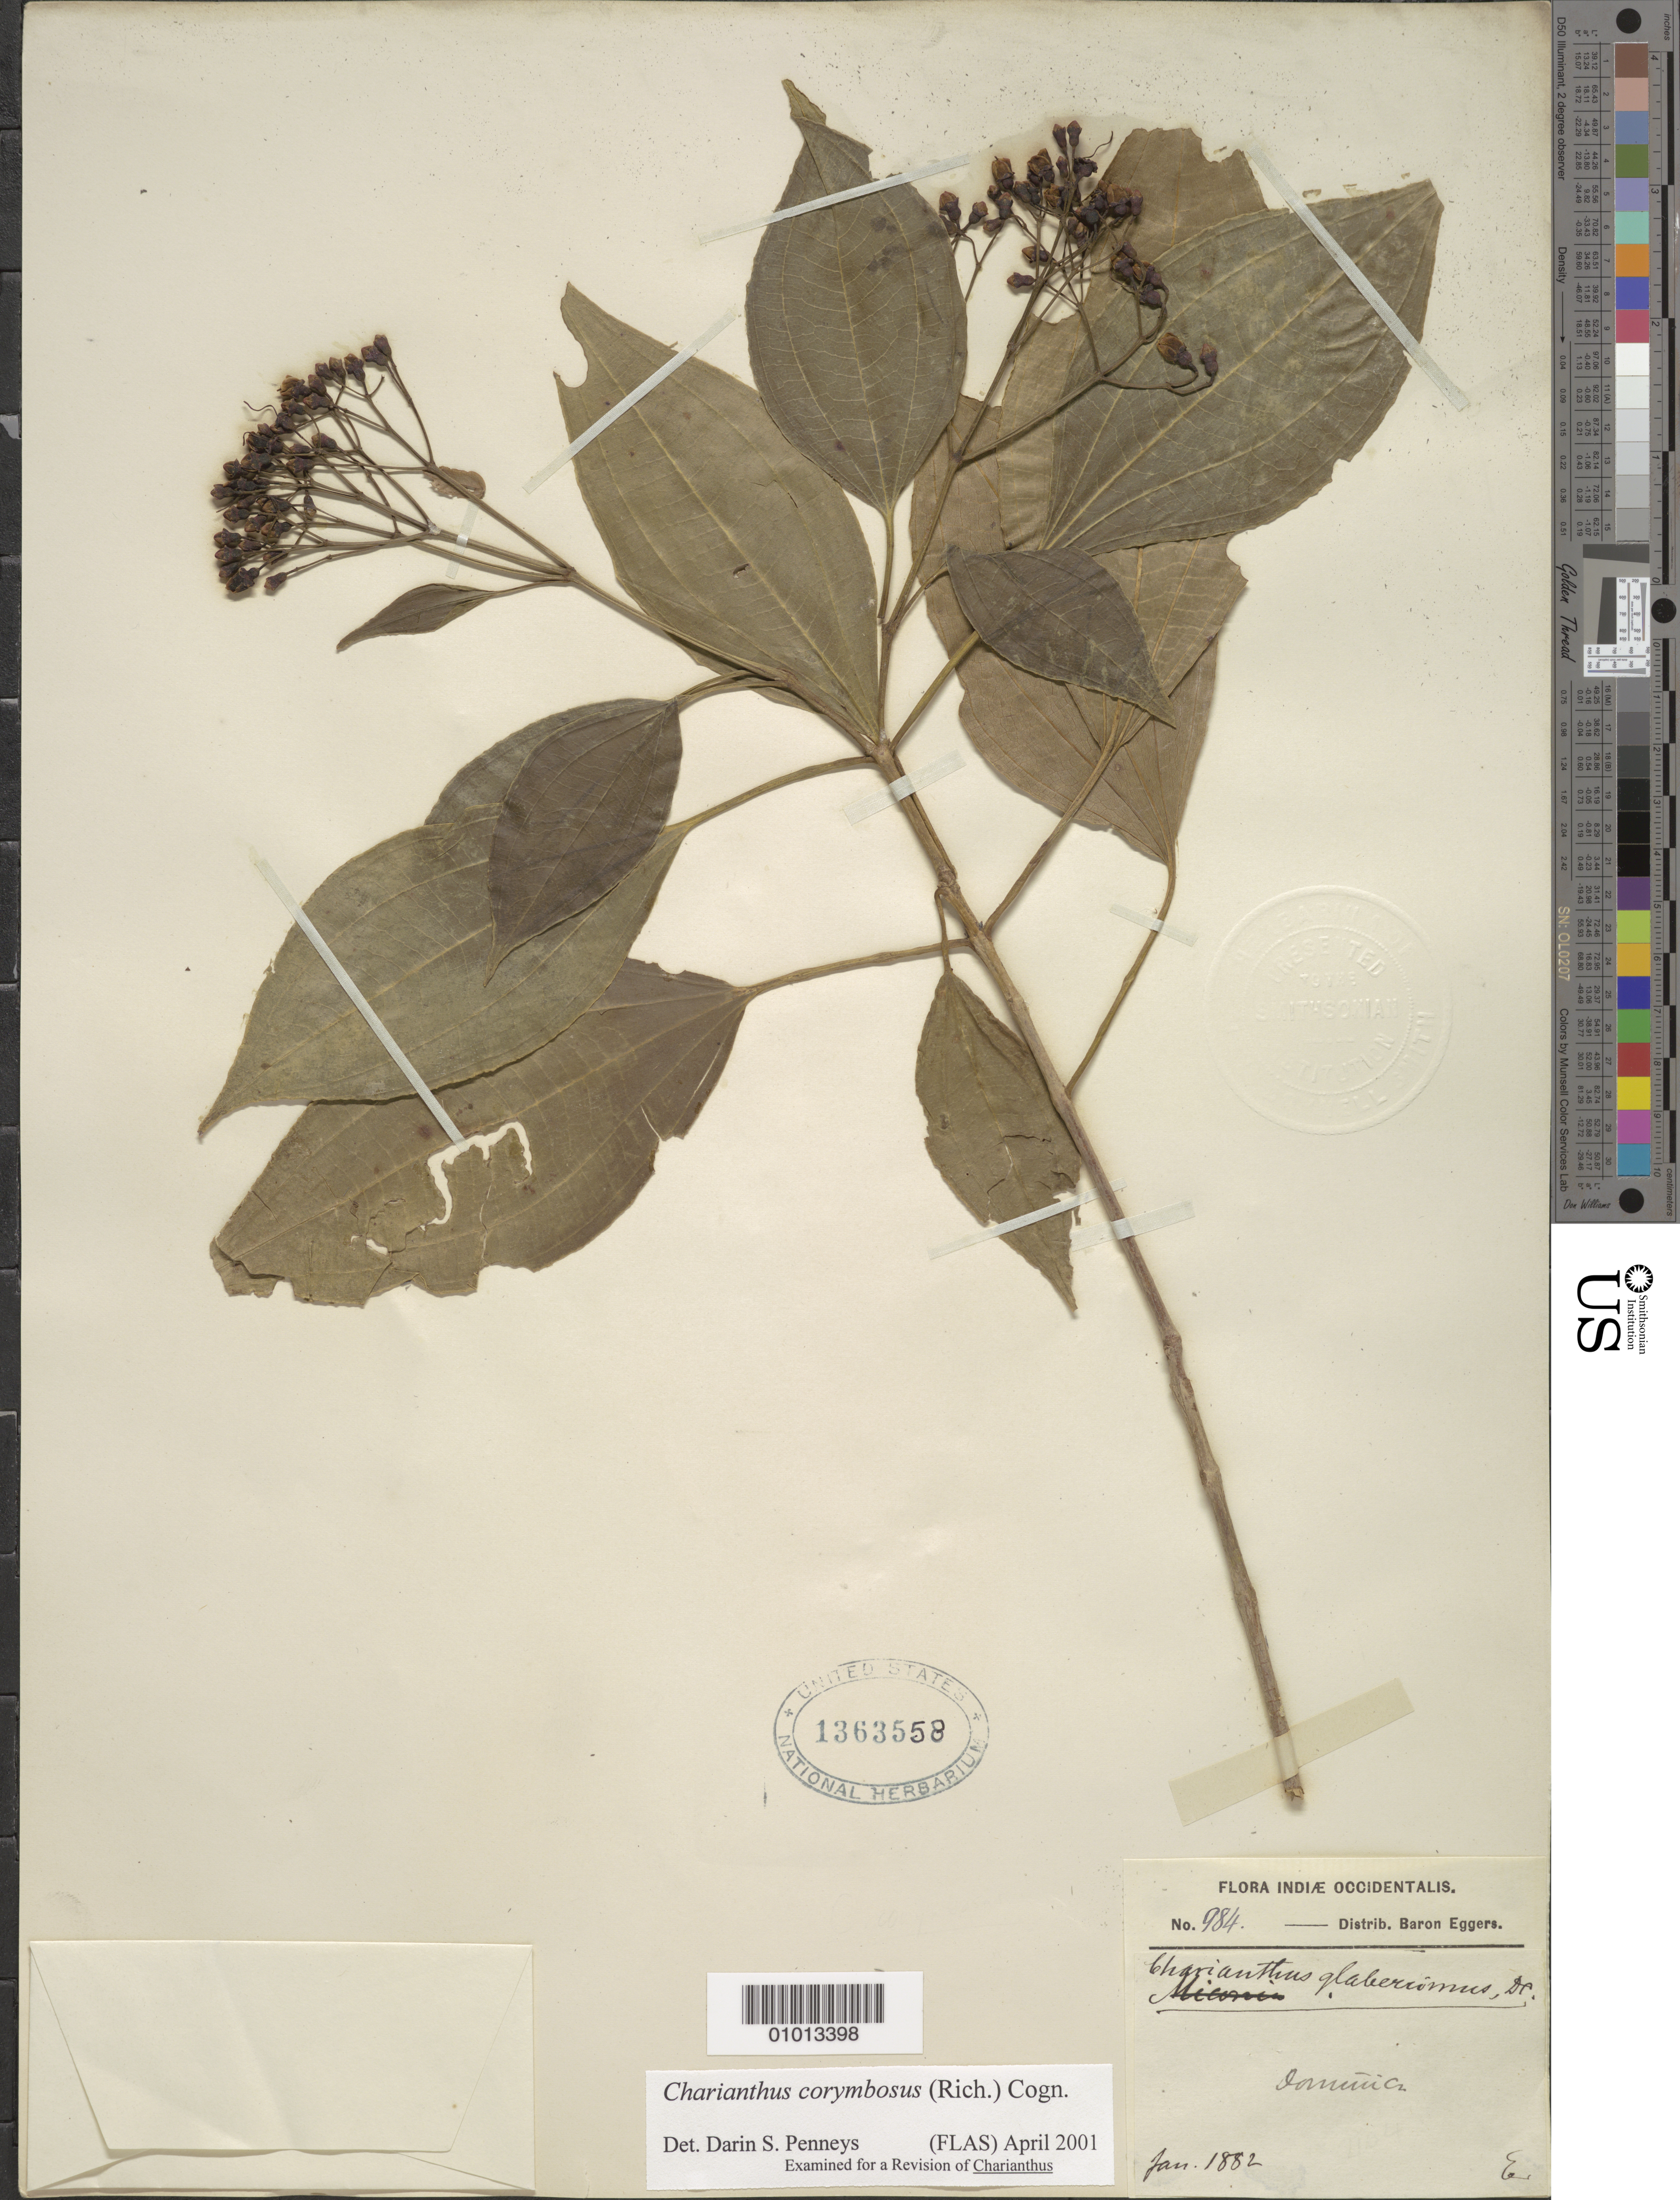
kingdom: Plantae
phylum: Tracheophyta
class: Magnoliopsida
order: Myrtales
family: Melastomataceae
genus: Charianthus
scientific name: Charianthus corymbosus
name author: (Rich.) Cogn.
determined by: Penneys, D. S.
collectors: H. F. A. von Eggers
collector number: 984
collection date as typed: Jan 1882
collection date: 1882-01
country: Dominica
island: Dominica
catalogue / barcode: US 1363558